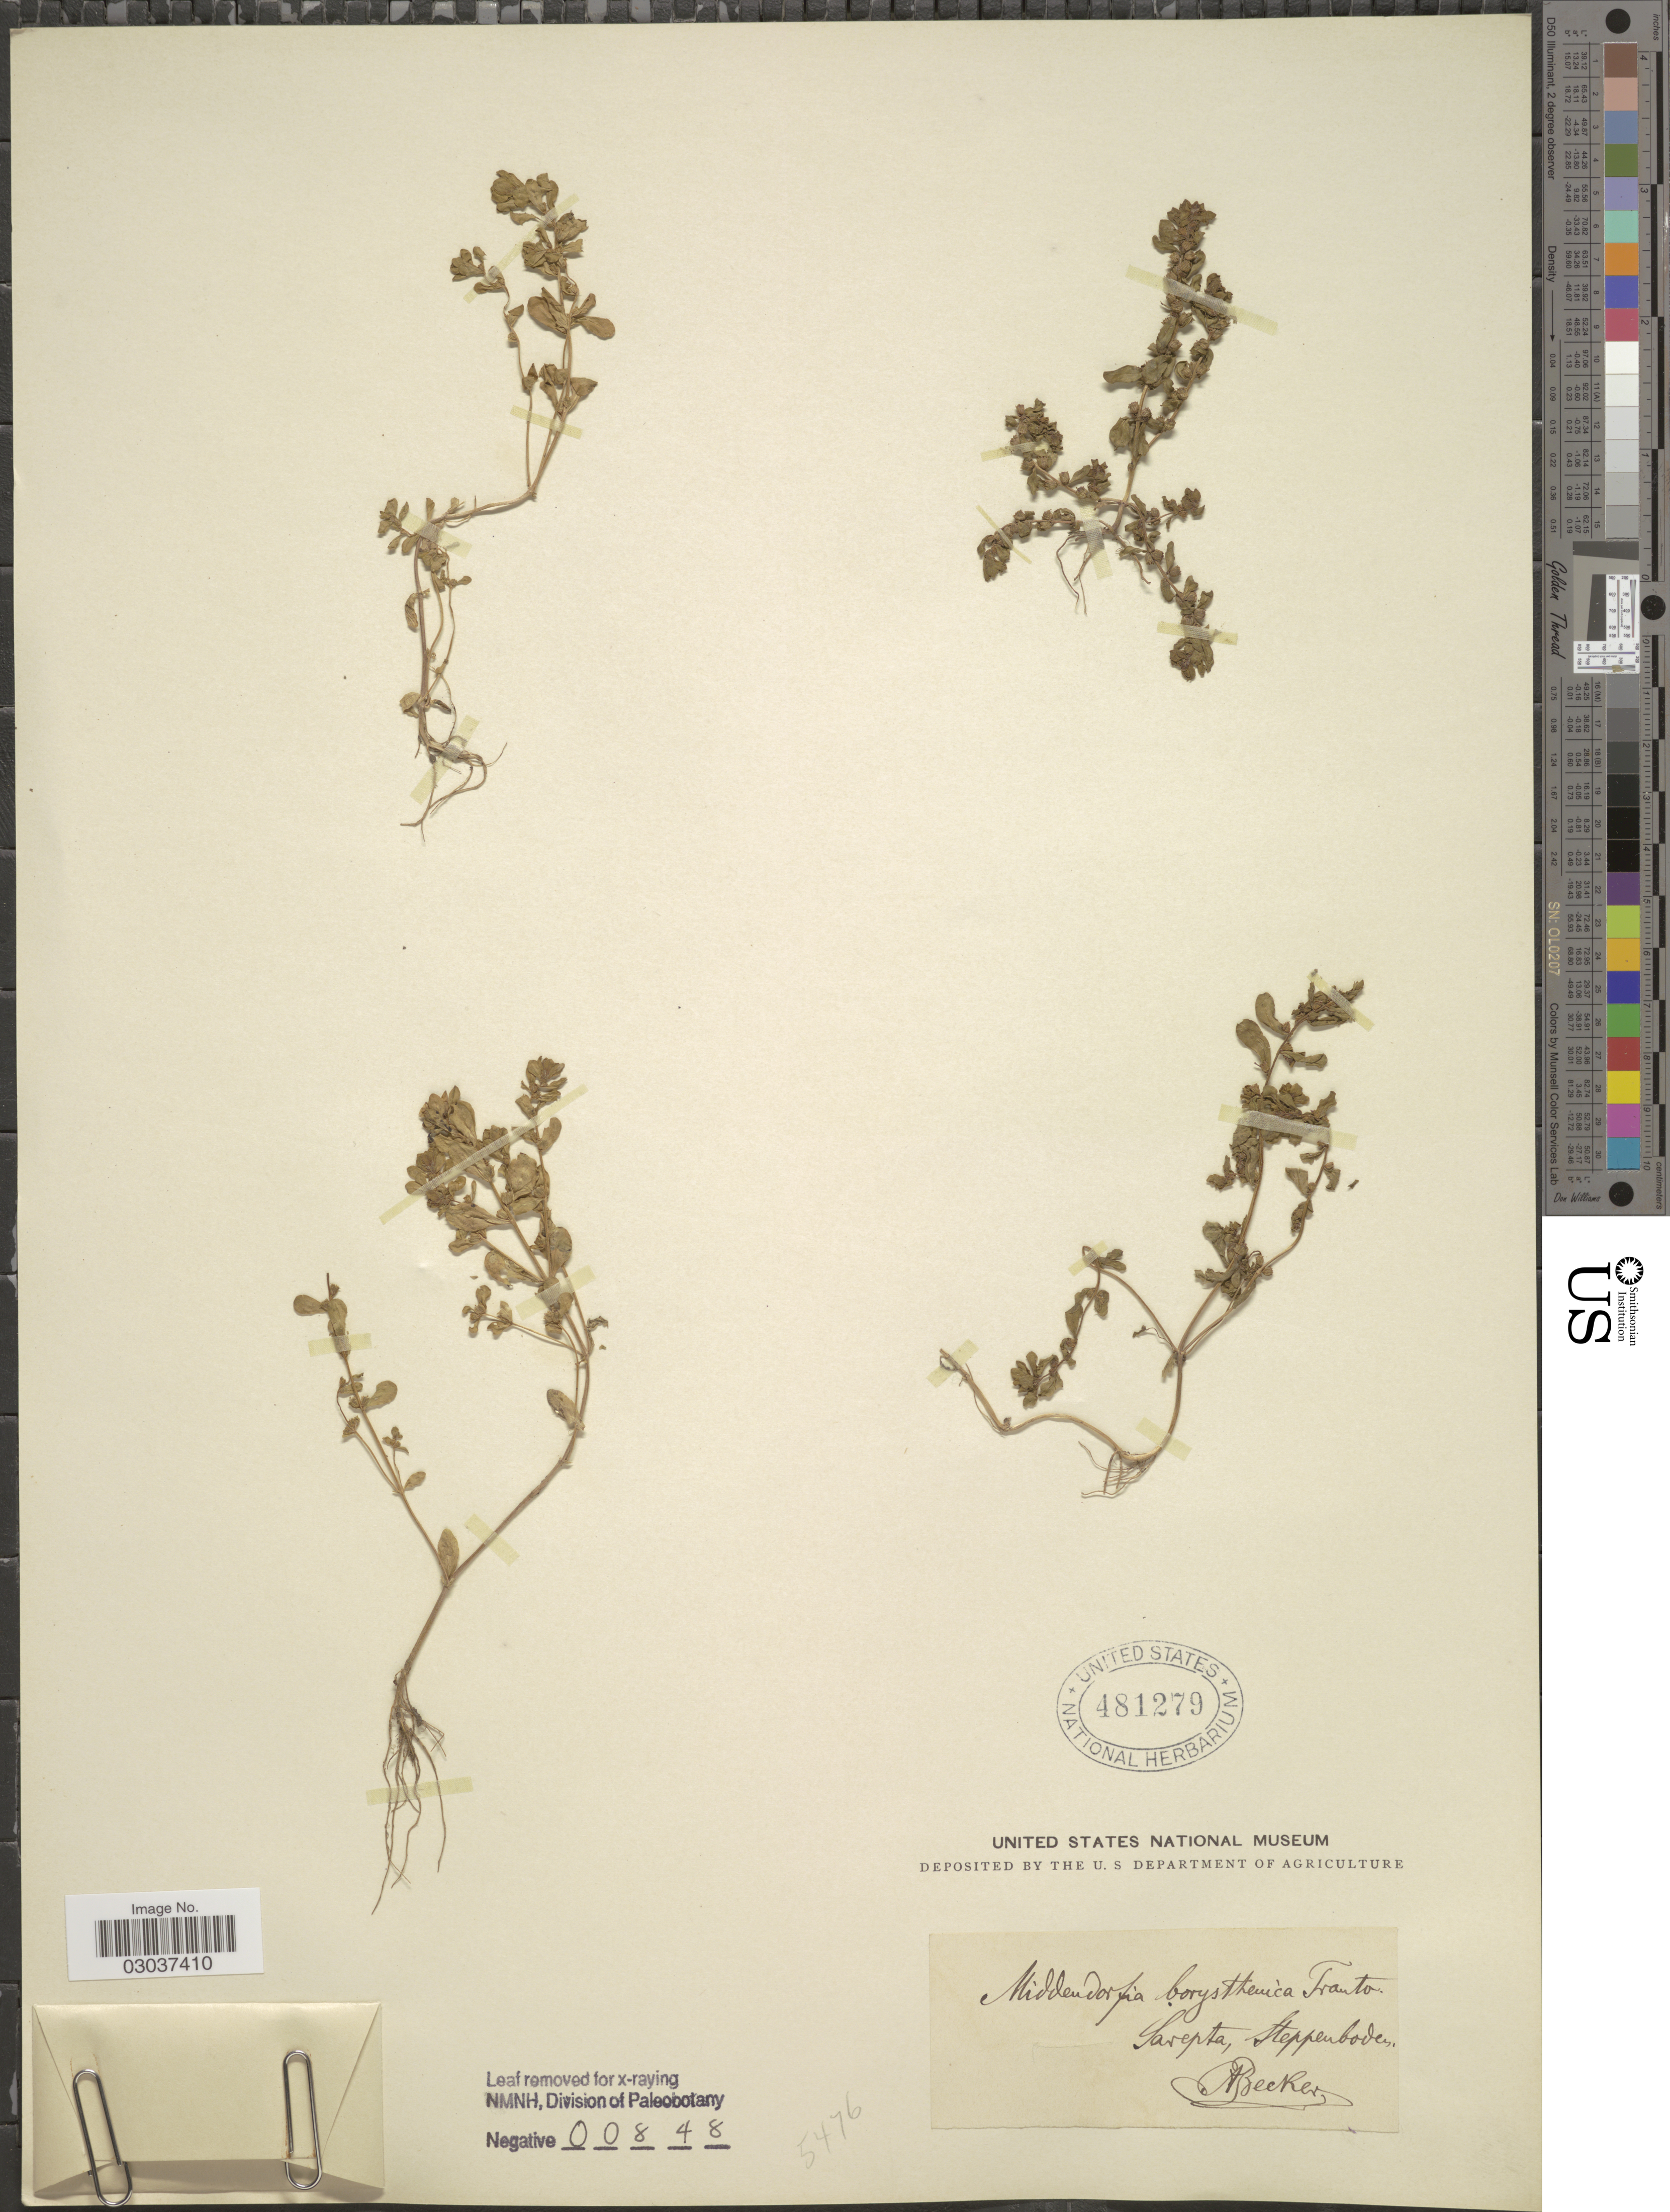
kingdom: Plantae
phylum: Tracheophyta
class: Magnoliopsida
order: Myrtales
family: Lythraceae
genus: Lythrum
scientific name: Lythrum borysthenicum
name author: (M. Bieb. ex Schrank) Litv.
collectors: A. Becker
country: Russian Federation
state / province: Volgograd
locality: Sarepta, Steppenboden.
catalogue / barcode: US 481279